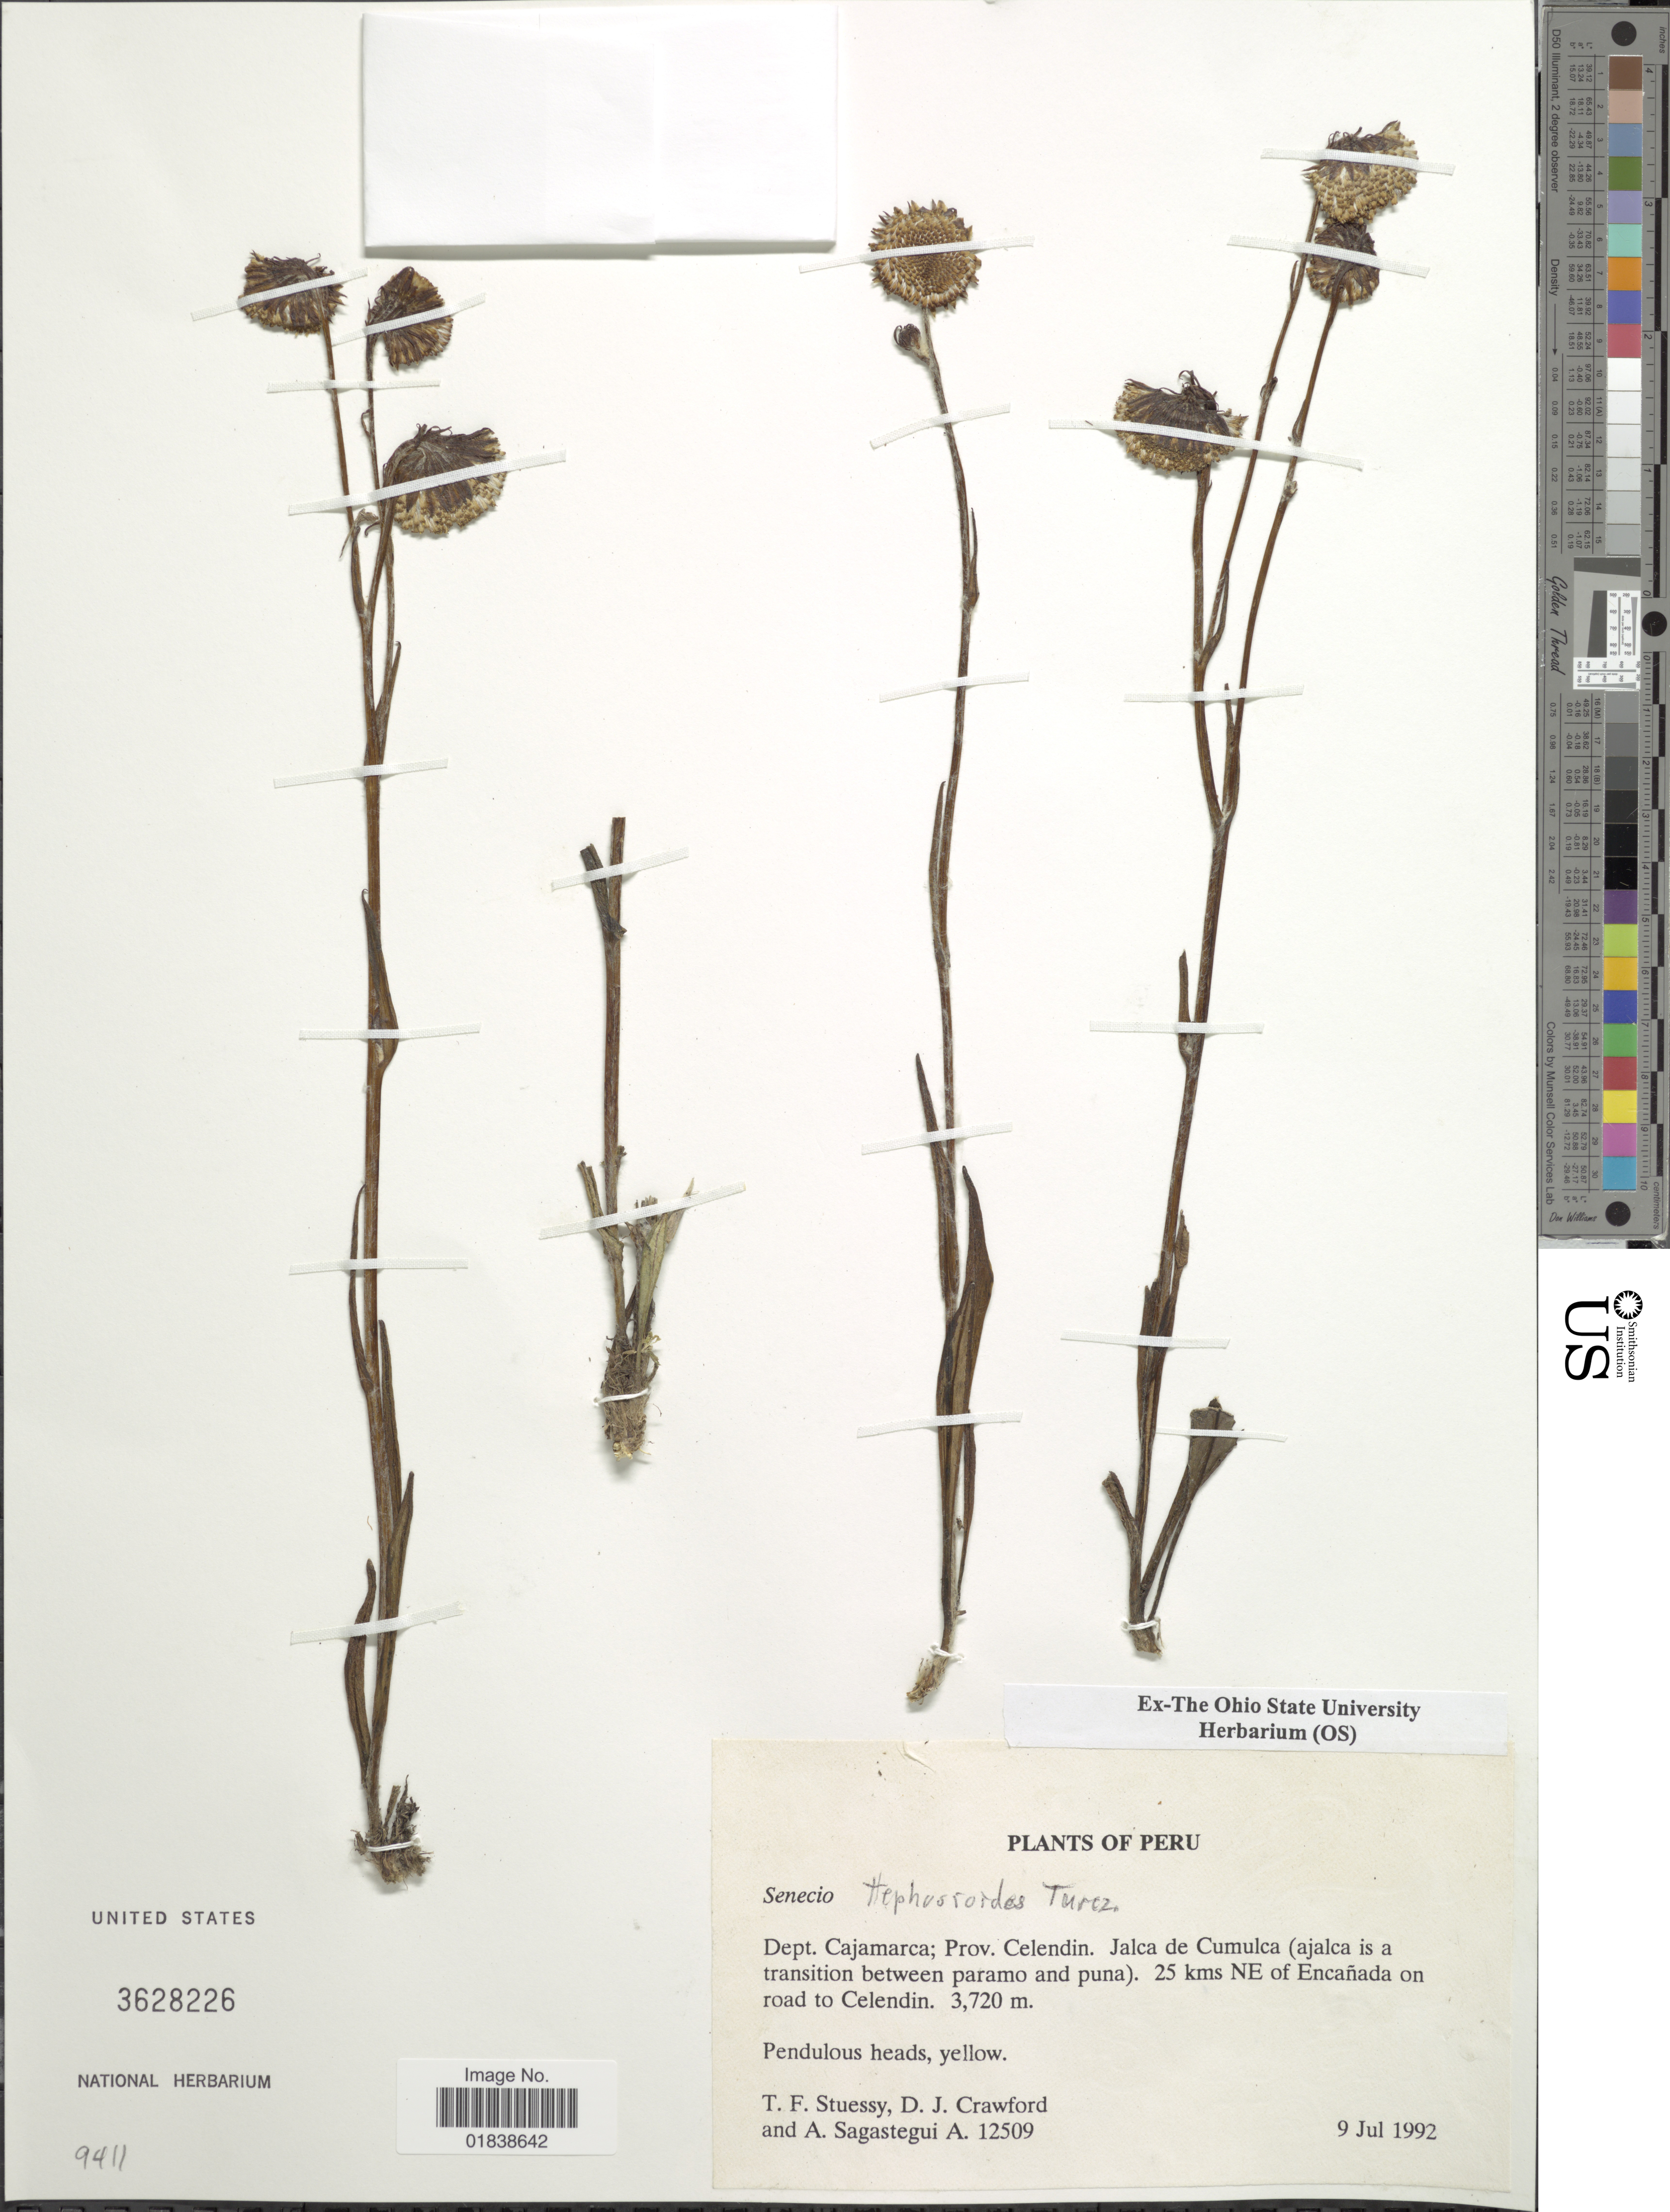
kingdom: Plantae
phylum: Tracheophyta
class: Magnoliopsida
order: Asterales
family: Asteraceae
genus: Senecio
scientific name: Senecio tephrosioides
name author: Turcz.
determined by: Salomon, Luciana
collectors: T. Stuessy, D. Crawford & A. Sagástegui A.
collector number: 12509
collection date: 1992-07-09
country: Peru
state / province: Cajamarca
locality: Prov. Celendin, Jalca de Cumulca (ajalca is a transition between paramo and puna), 25 kms NE of Encanada on road to Celendin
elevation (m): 3720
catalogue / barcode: US 3628226